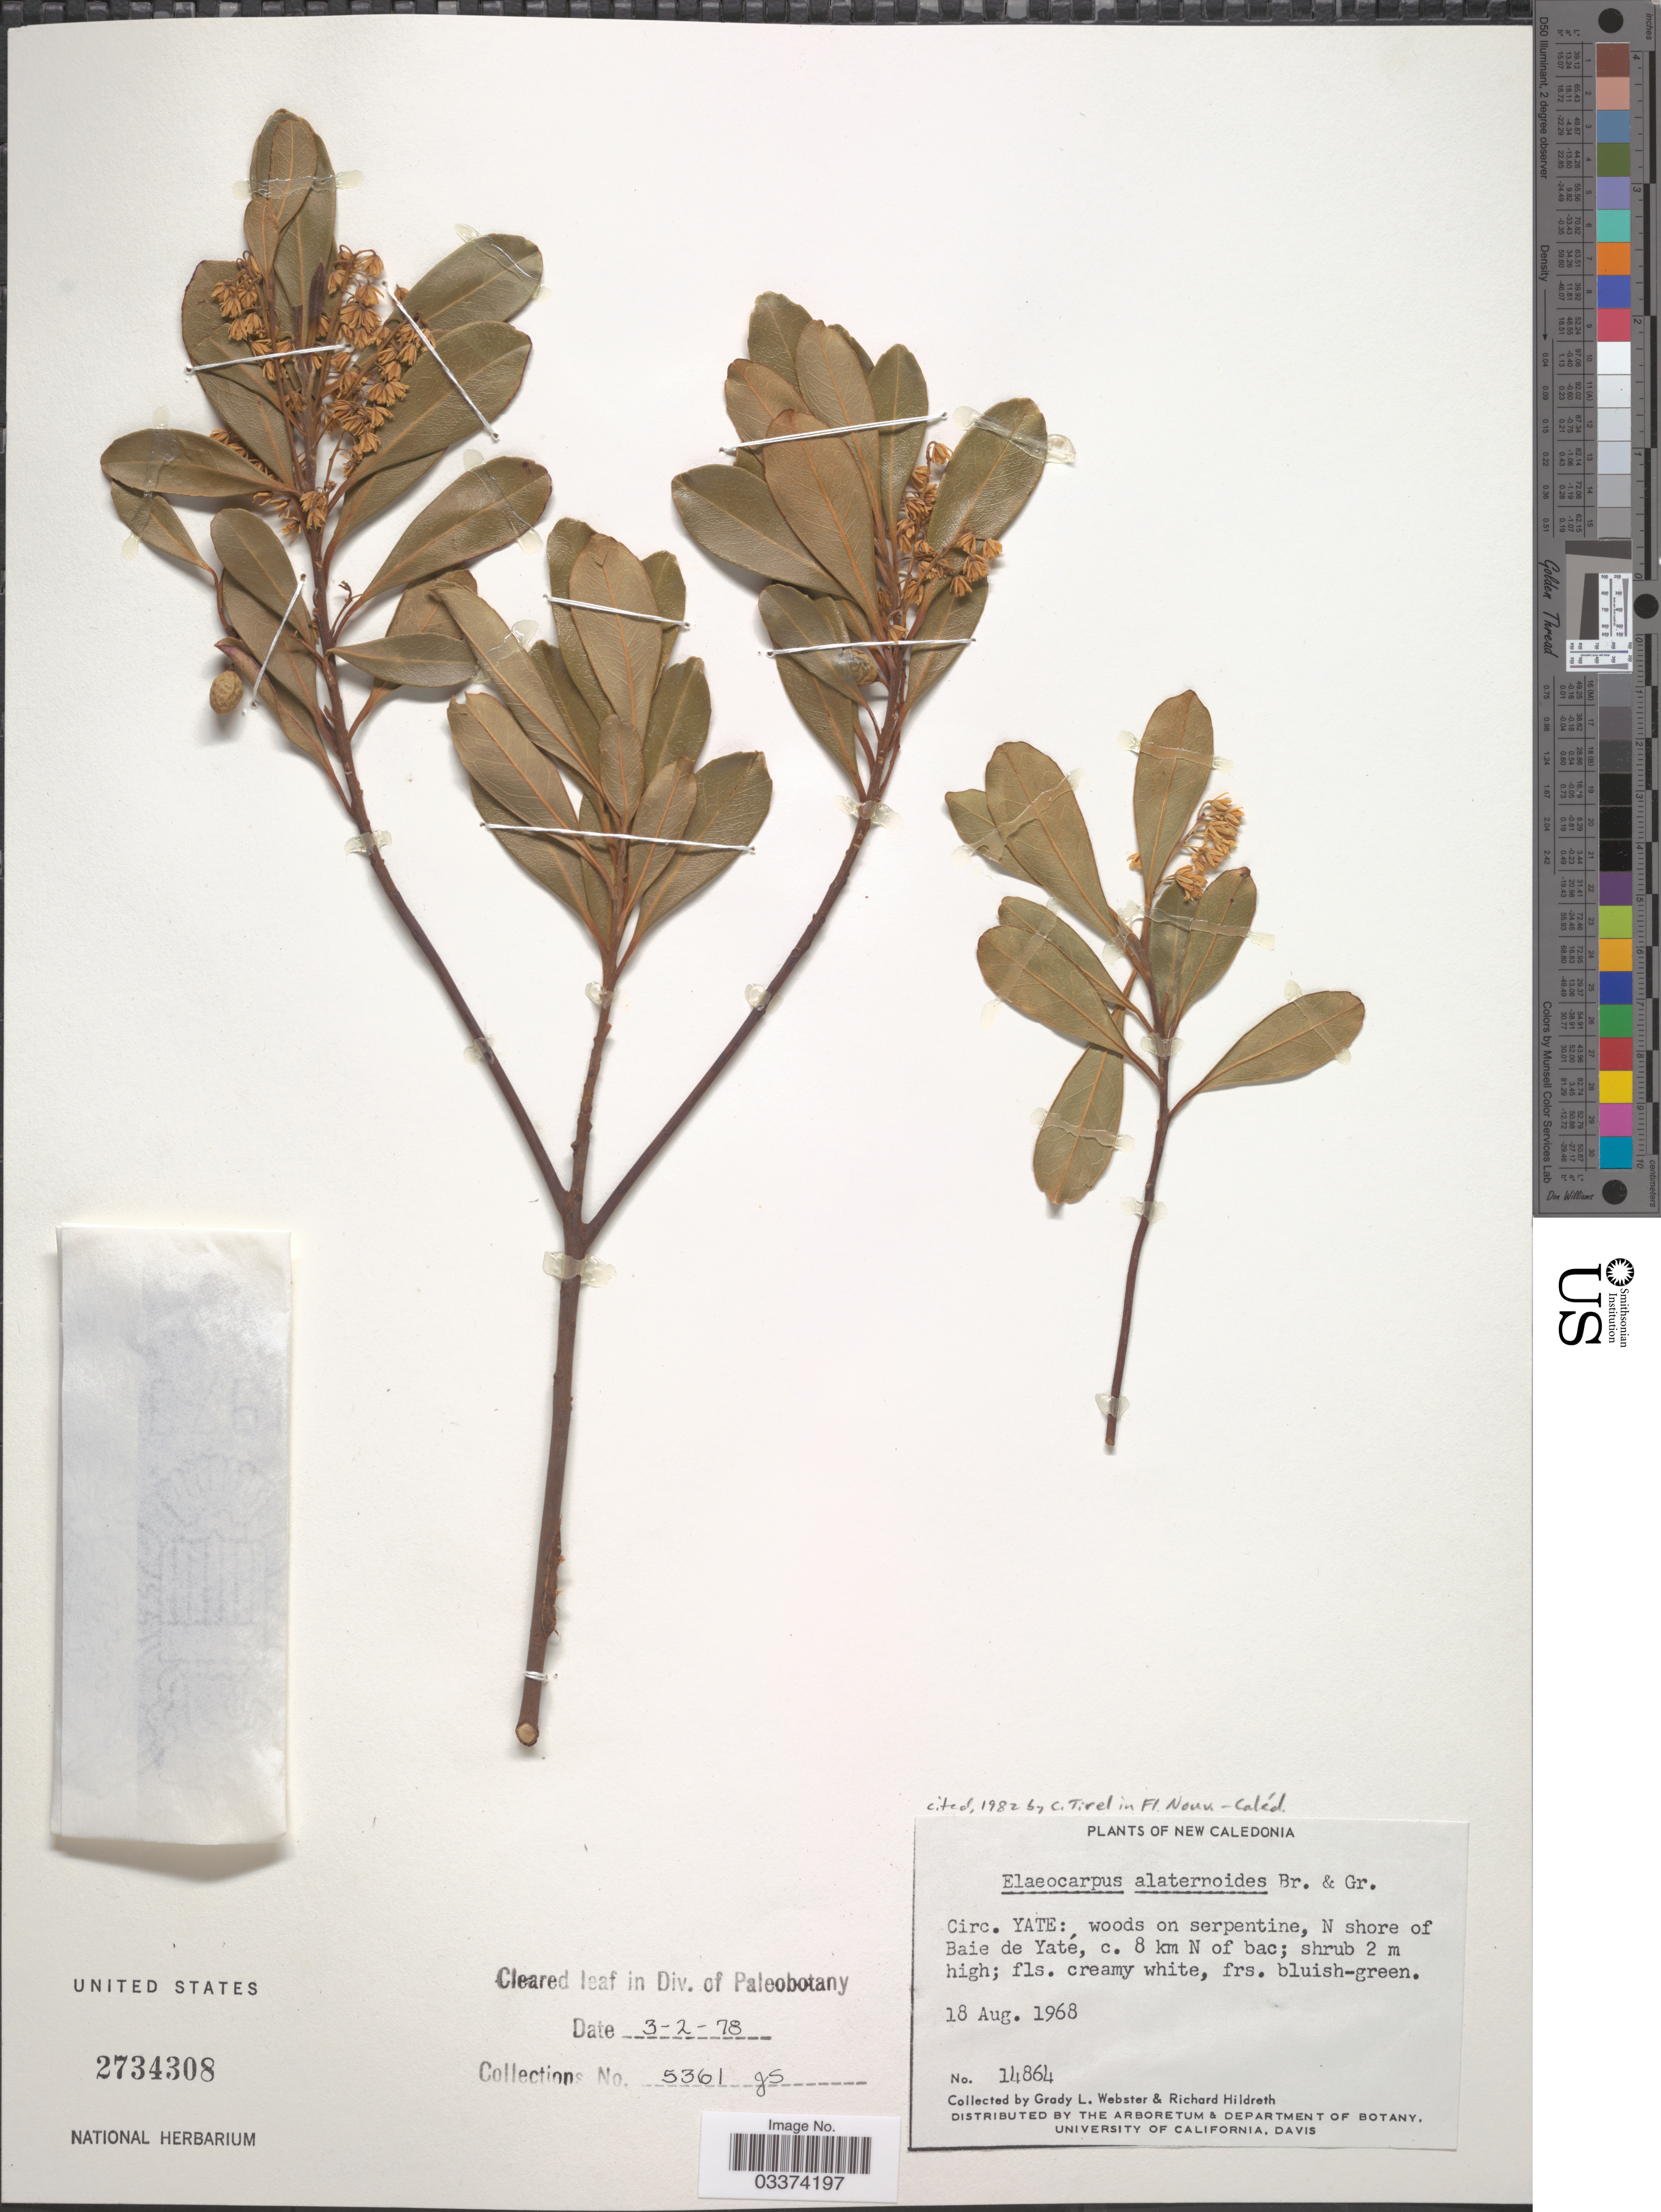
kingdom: Plantae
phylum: Tracheophyta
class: Magnoliopsida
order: Oxalidales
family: Elaeocarpaceae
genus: Elaeocarpus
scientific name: Elaeocarpus alaternoides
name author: Brongn. & Gris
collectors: G. L. Webster & R. Hildreth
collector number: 14864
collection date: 1968-08-18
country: New Caledonia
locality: Circ. Yate: woods on serpentine, N shore of Baie de Yaté, c. 8 km N of bac.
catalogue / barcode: US 2734308